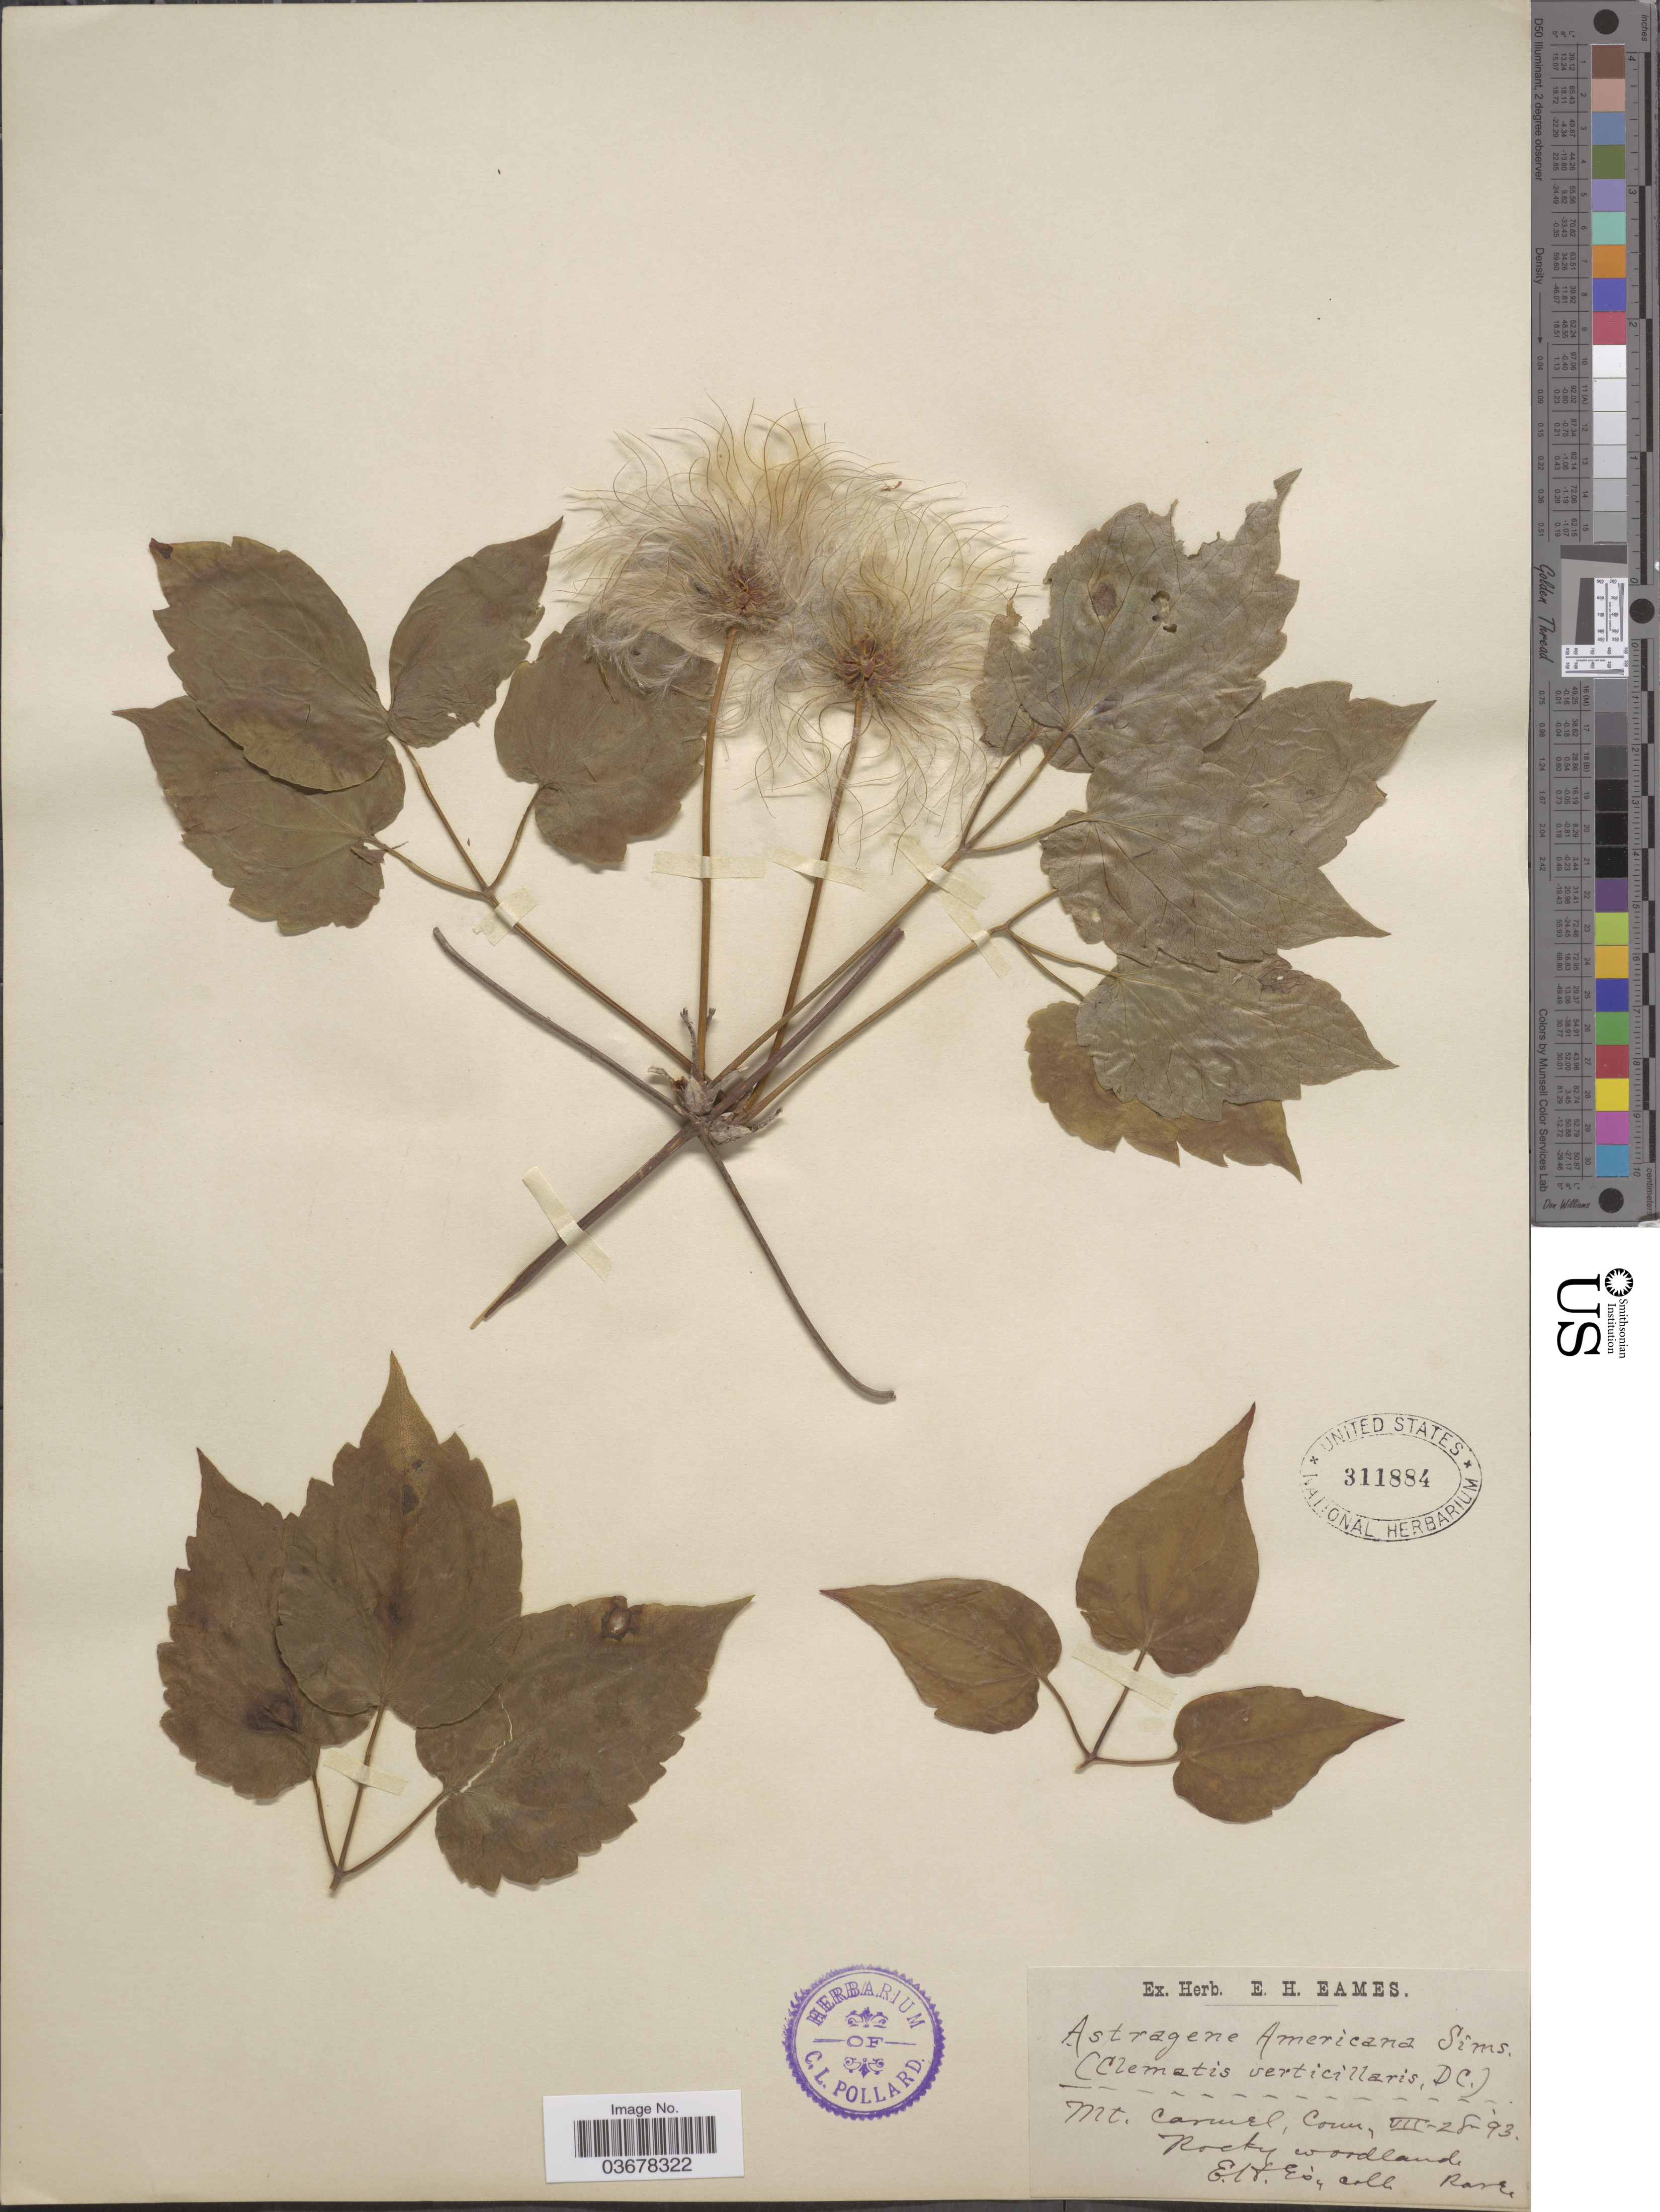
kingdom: Plantae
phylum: Tracheophyta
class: Magnoliopsida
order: Ranunculales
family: Ranunculaceae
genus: Clematis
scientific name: Clematis verticillaris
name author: DC.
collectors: E. H. Eames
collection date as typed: Transcribed d/m/y: 28/7/93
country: United States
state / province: Connecticut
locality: Mt. Carmel.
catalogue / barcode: US 311884